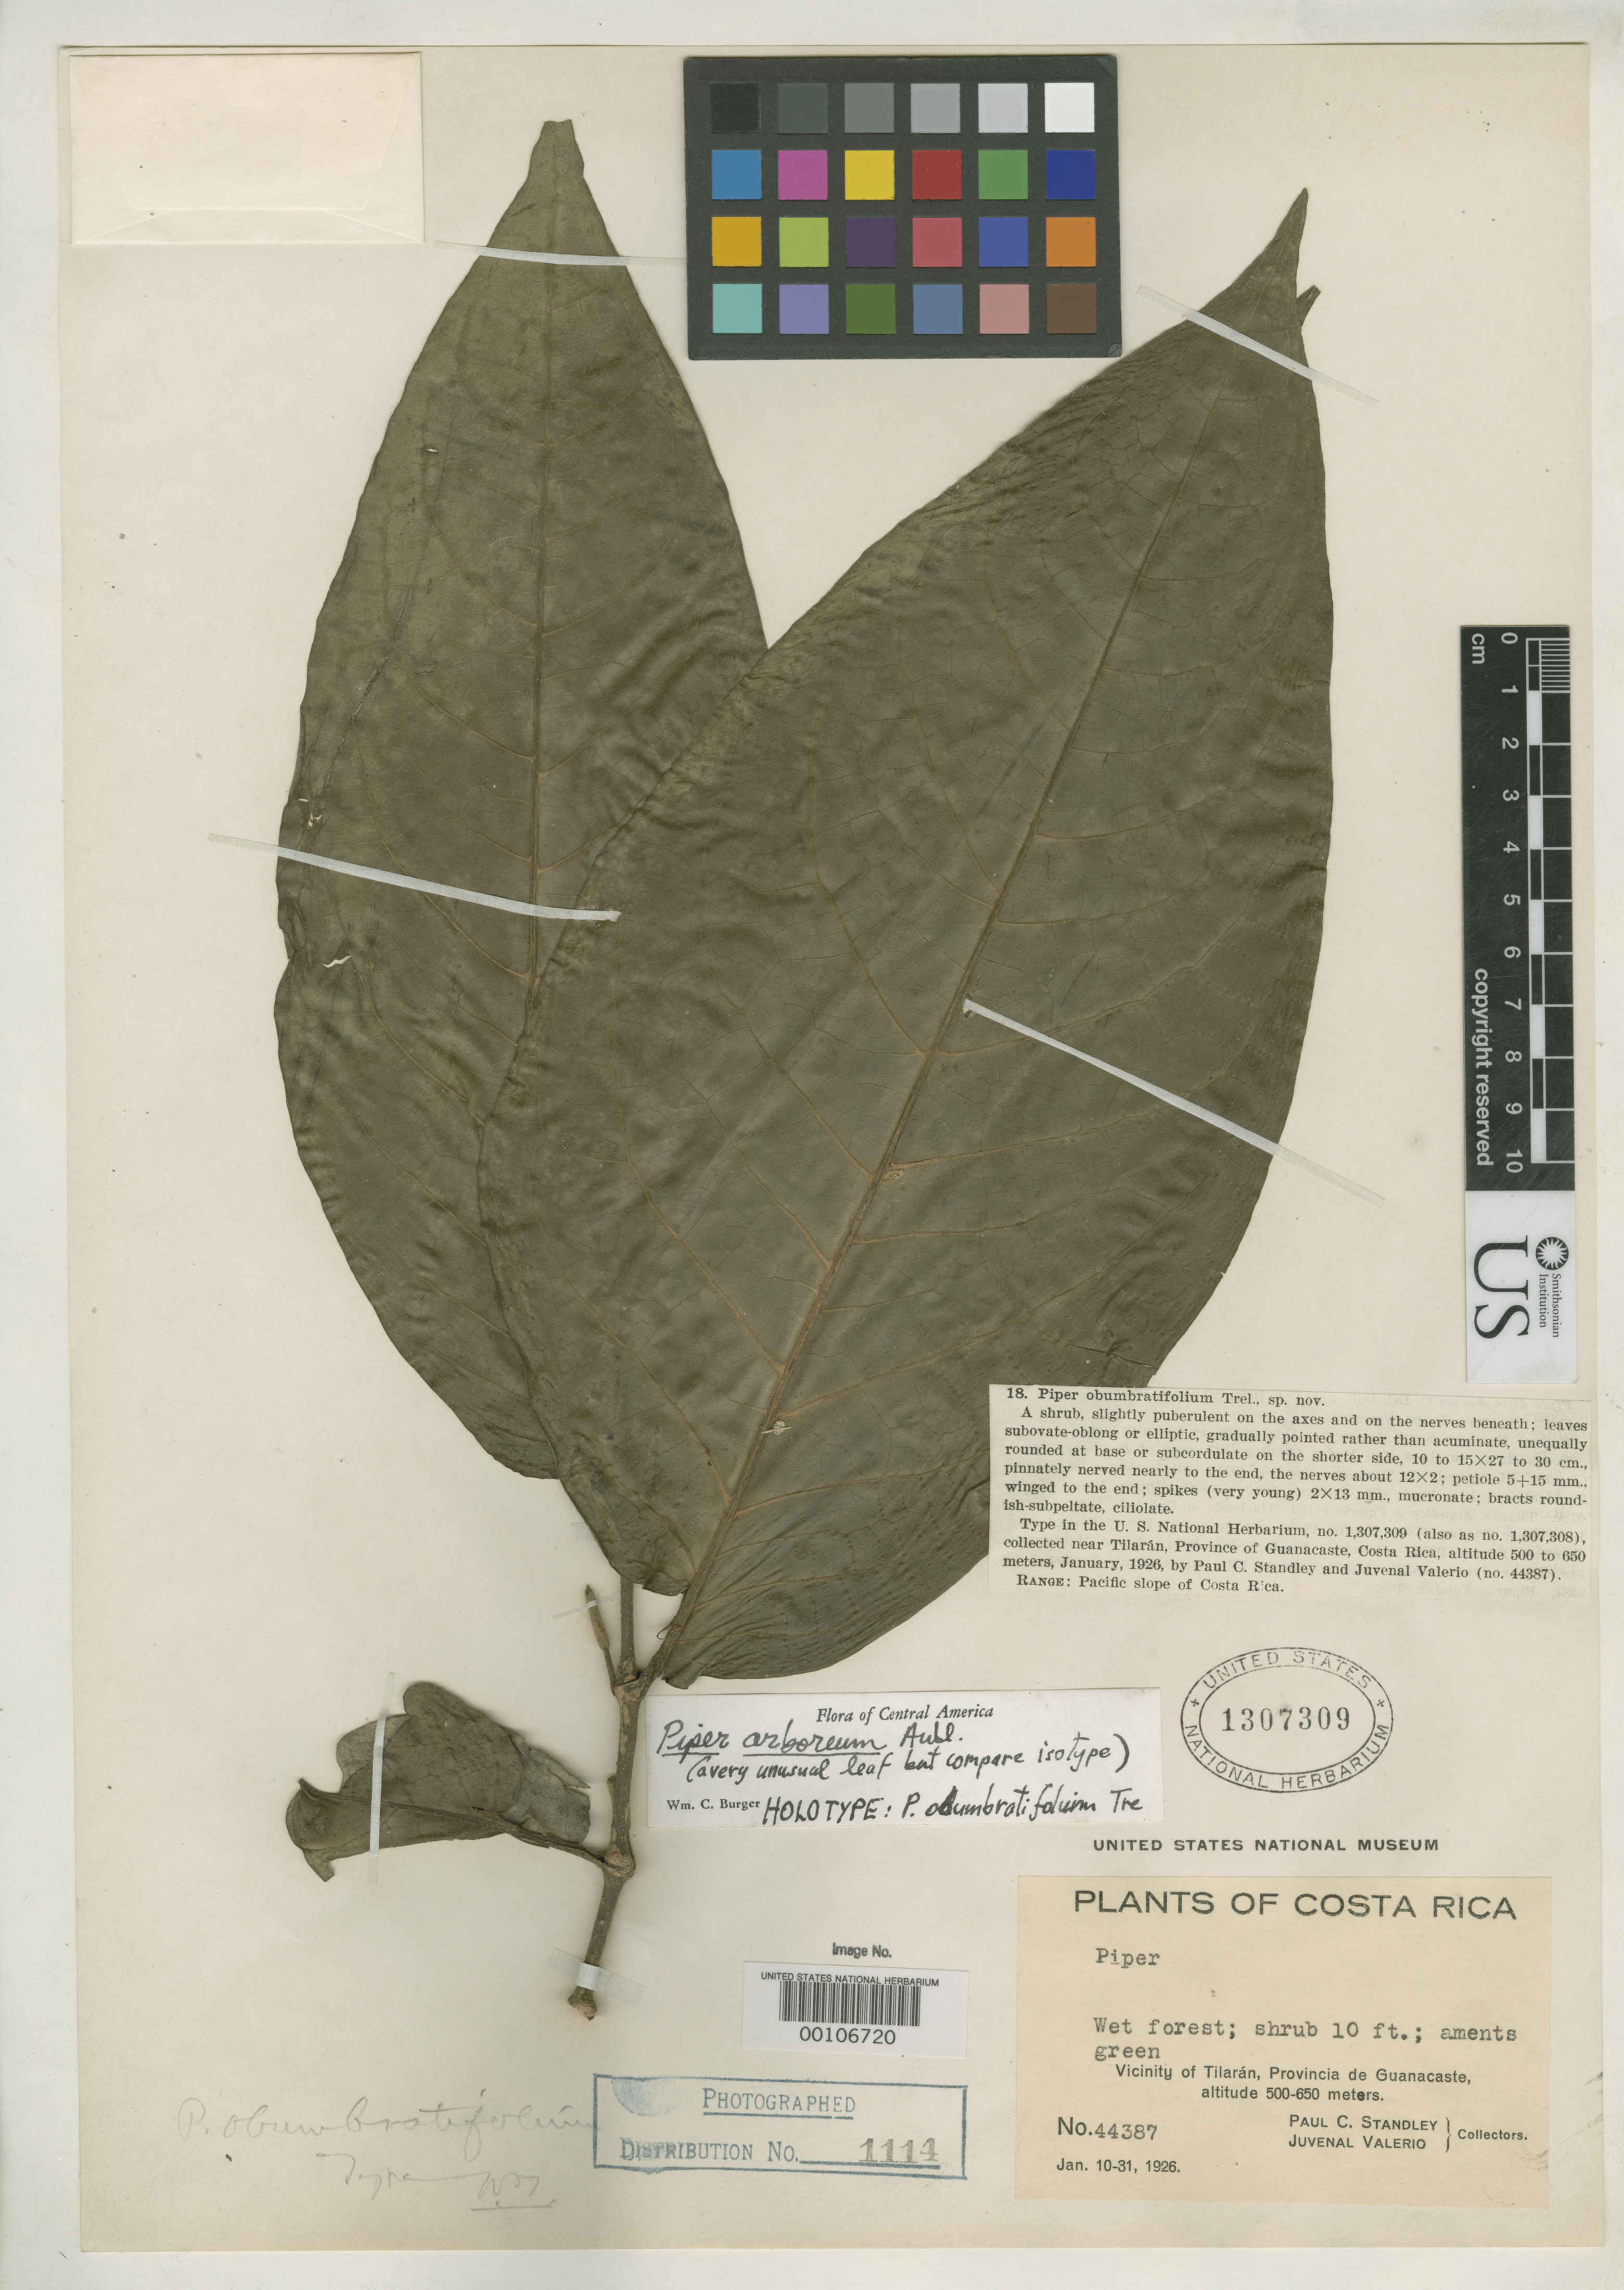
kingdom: Plantae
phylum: Tracheophyta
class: Magnoliopsida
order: Piperales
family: Piperaceae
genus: Piper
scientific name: Piper obumbratifolium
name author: Trel.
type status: Holotype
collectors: P. C. Standley & J. Valerio R.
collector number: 44387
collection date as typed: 10 Jan 1926 to 31 Jan 1926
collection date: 1926-01-10/1926-01-31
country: Costa Rica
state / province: Guanacaste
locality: Vicinity of Tilaran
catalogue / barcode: US 1307309